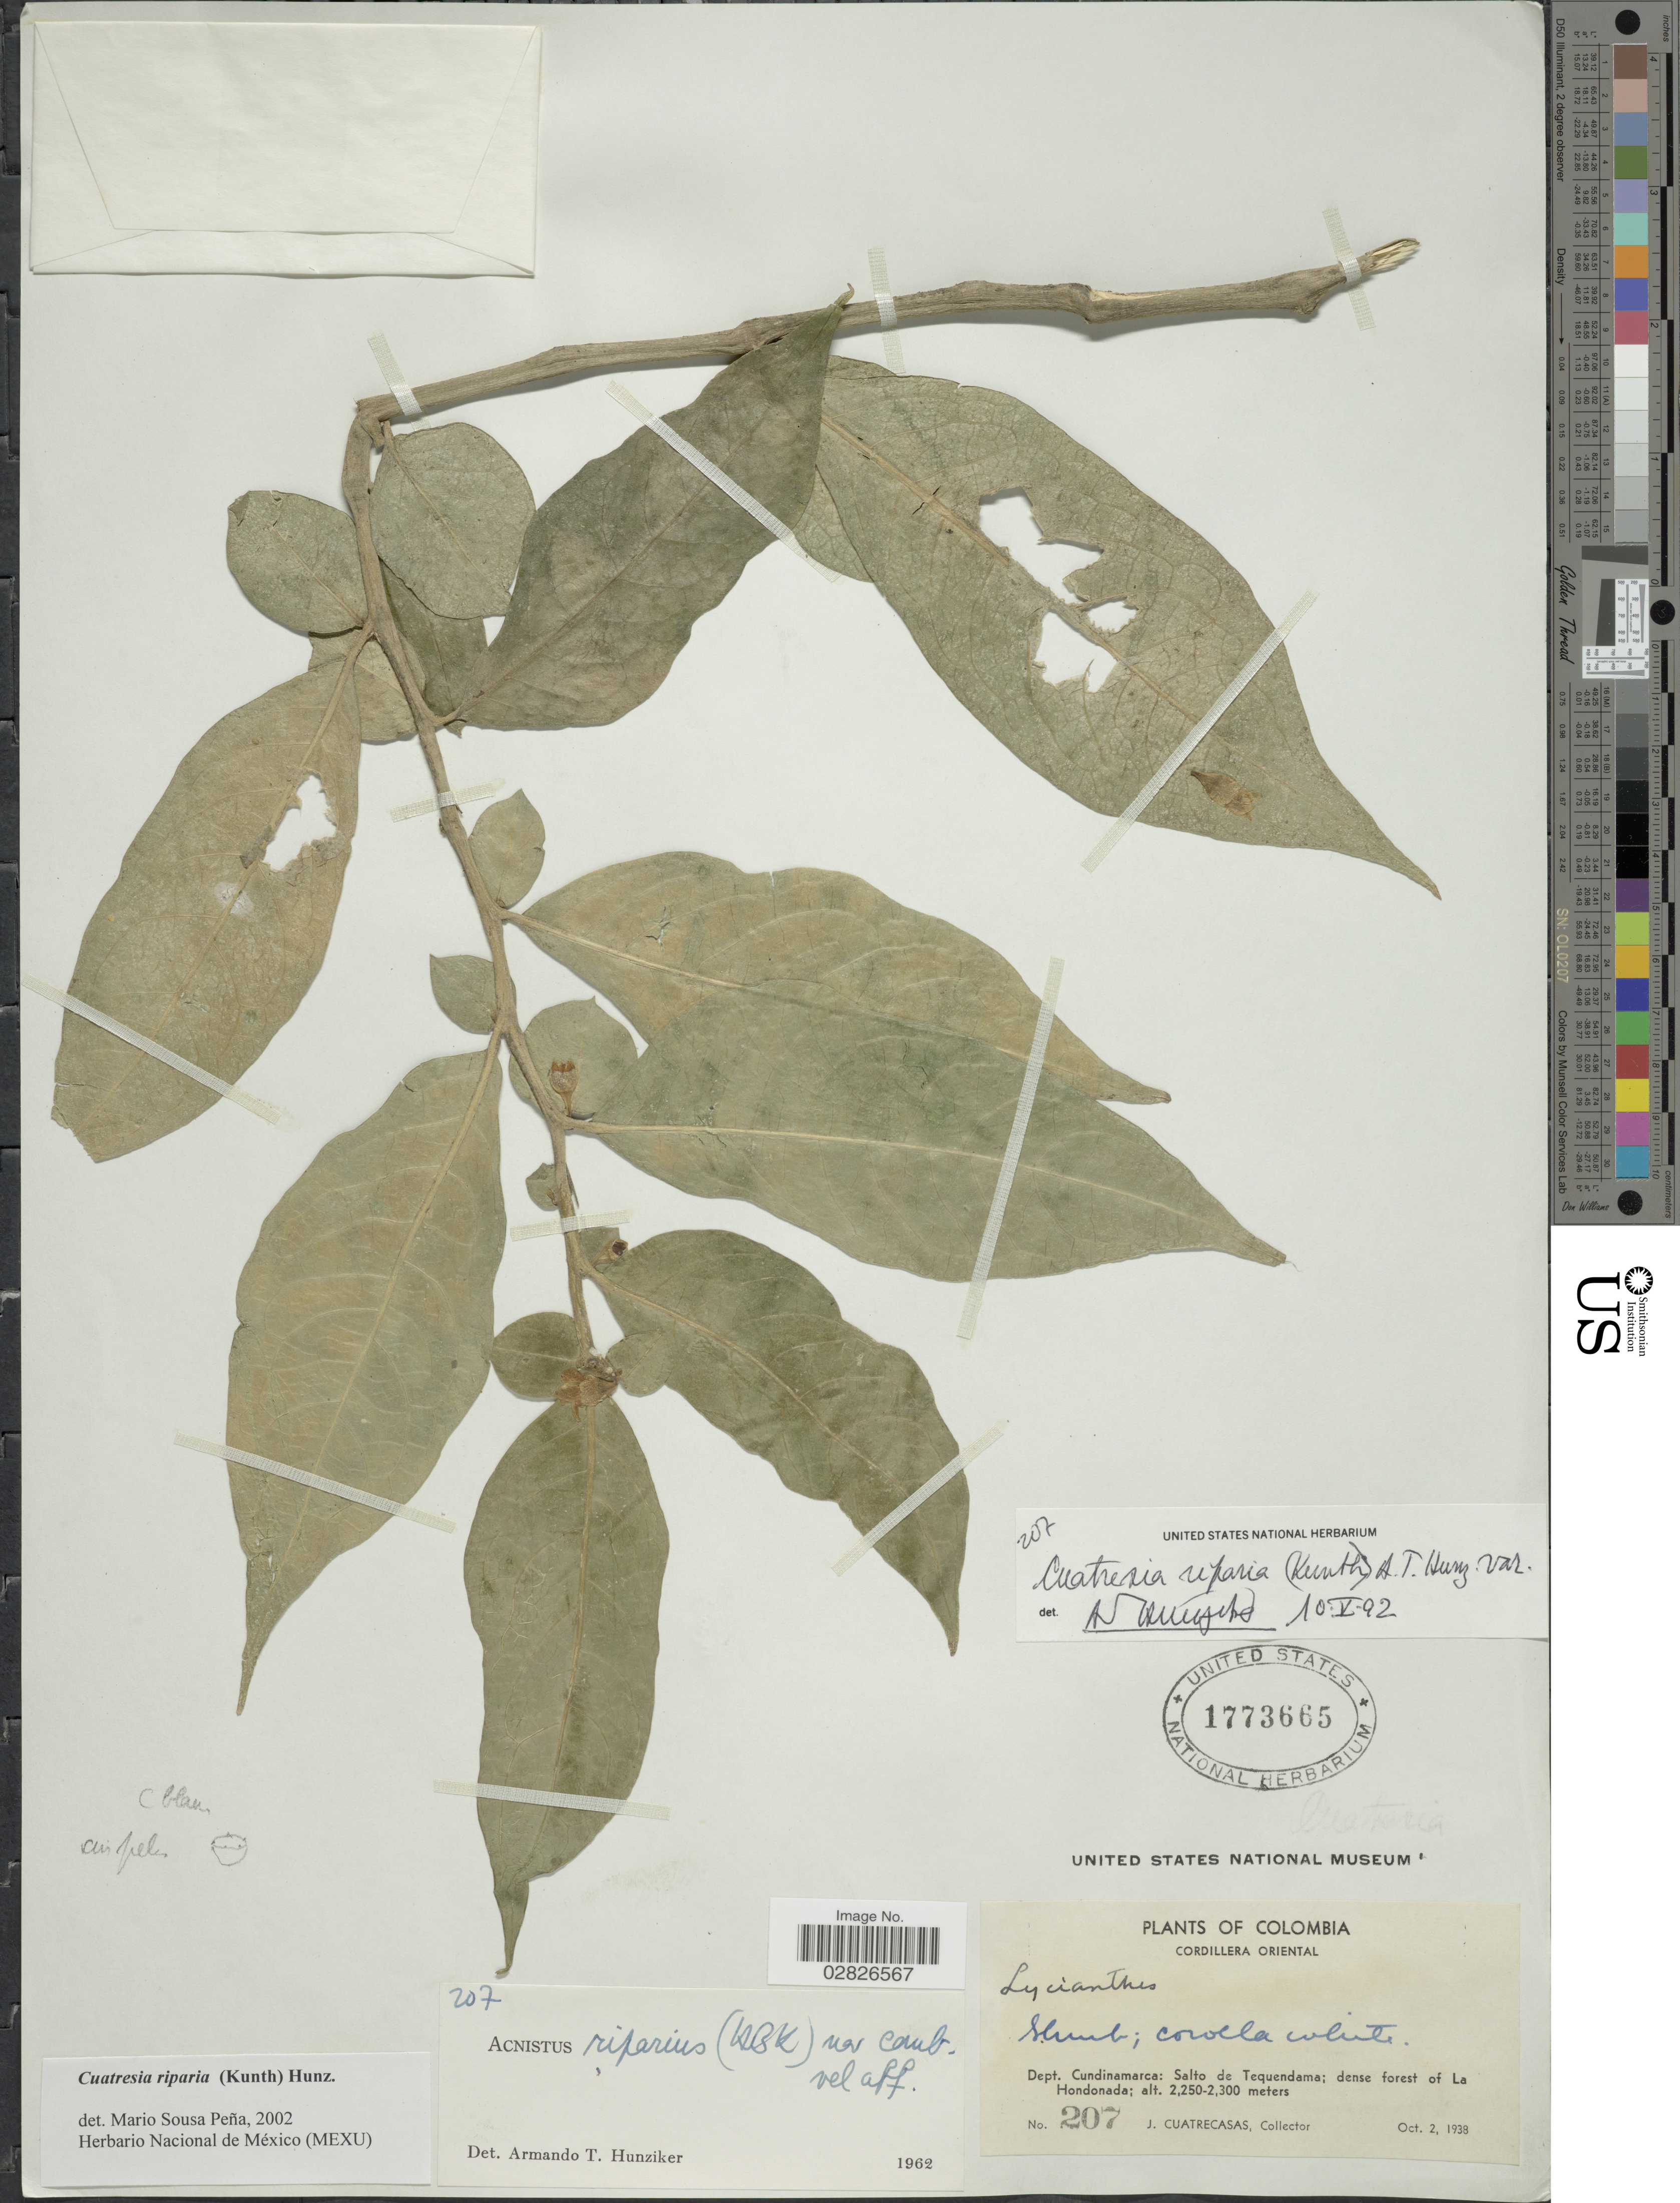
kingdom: Plantae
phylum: Tracheophyta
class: Magnoliopsida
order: Solanales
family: Solanaceae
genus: Cuatresia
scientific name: Cuatresia riparia var. riparia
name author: (Kunth) Hunz.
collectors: J. Cuatrecasas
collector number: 207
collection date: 1938-10-02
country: Colombia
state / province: Cundinamarca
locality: Cordillera Oriental, Dept. Cundinamarca, Salto de Tequendama, dense forest of La Hondonada.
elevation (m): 2250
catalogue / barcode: US 1773665